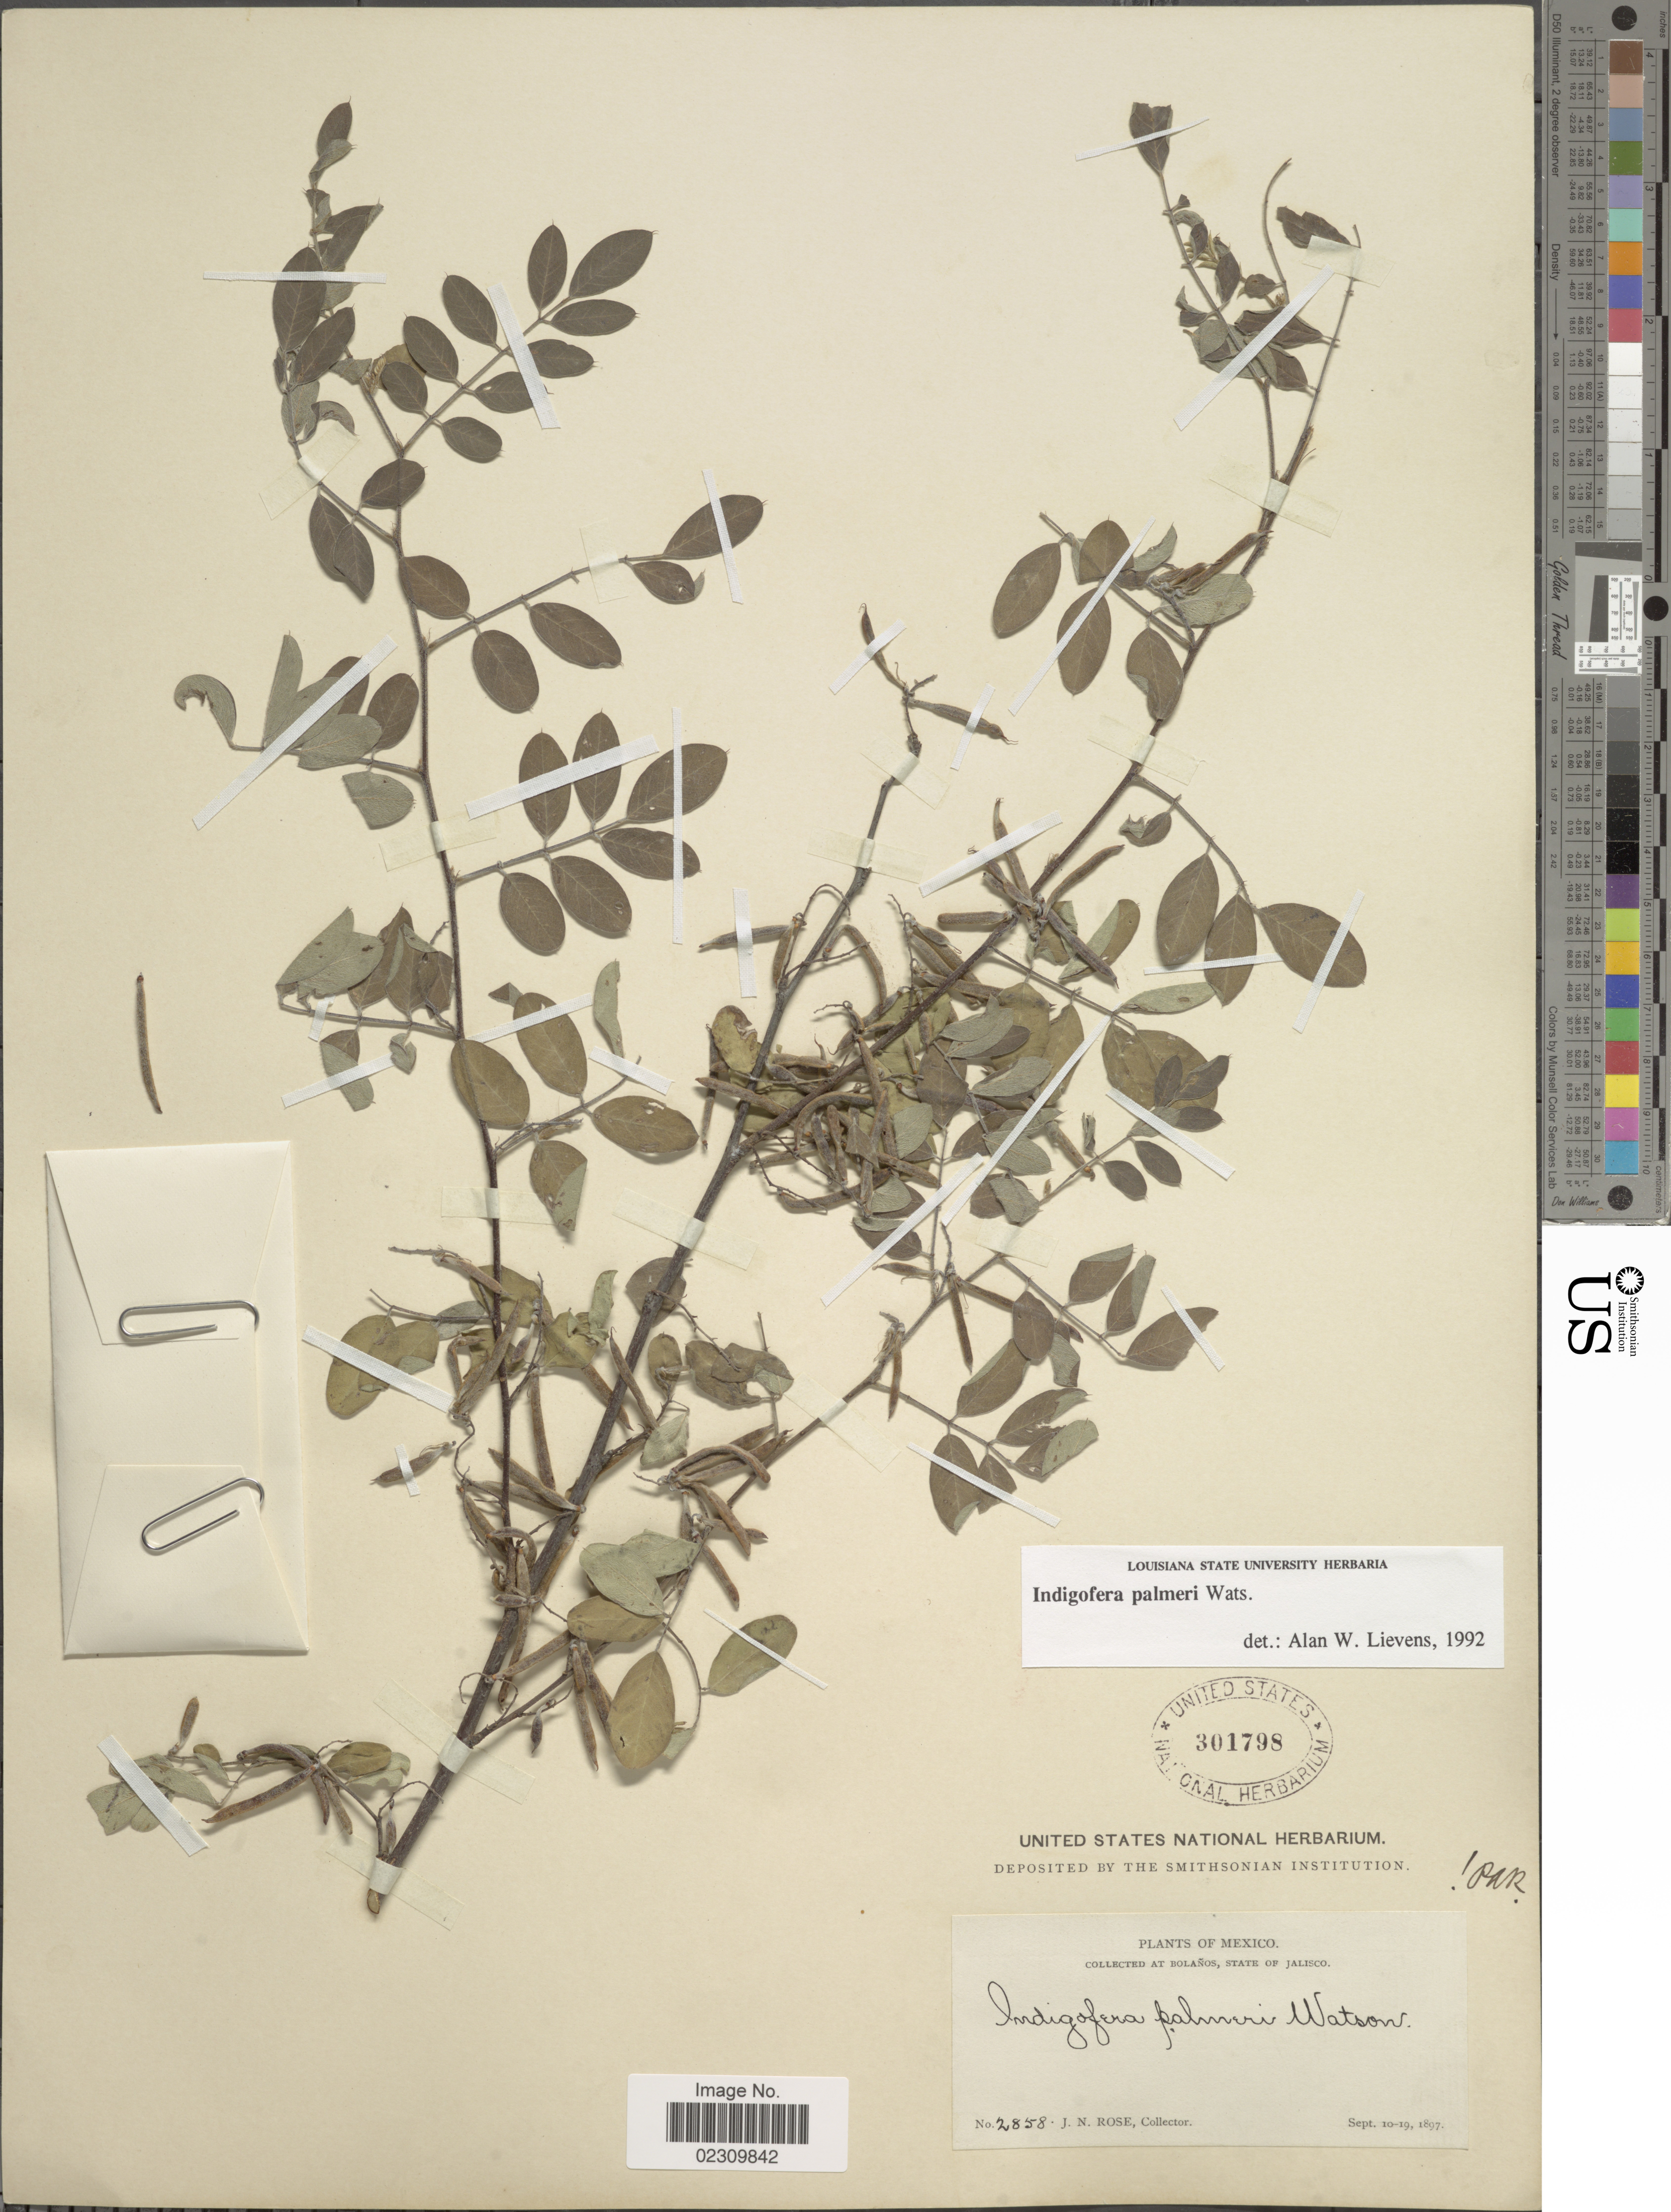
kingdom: Plantae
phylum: Tracheophyta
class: Magnoliopsida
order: Fabales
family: Fabaceae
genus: Indigofera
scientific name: Indigofera palmeri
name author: S. Watson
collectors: J. N. Rose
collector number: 2858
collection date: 1897-09-10/1897-09-19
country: Mexico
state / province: Jalisco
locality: Bolanos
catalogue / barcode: US 301798